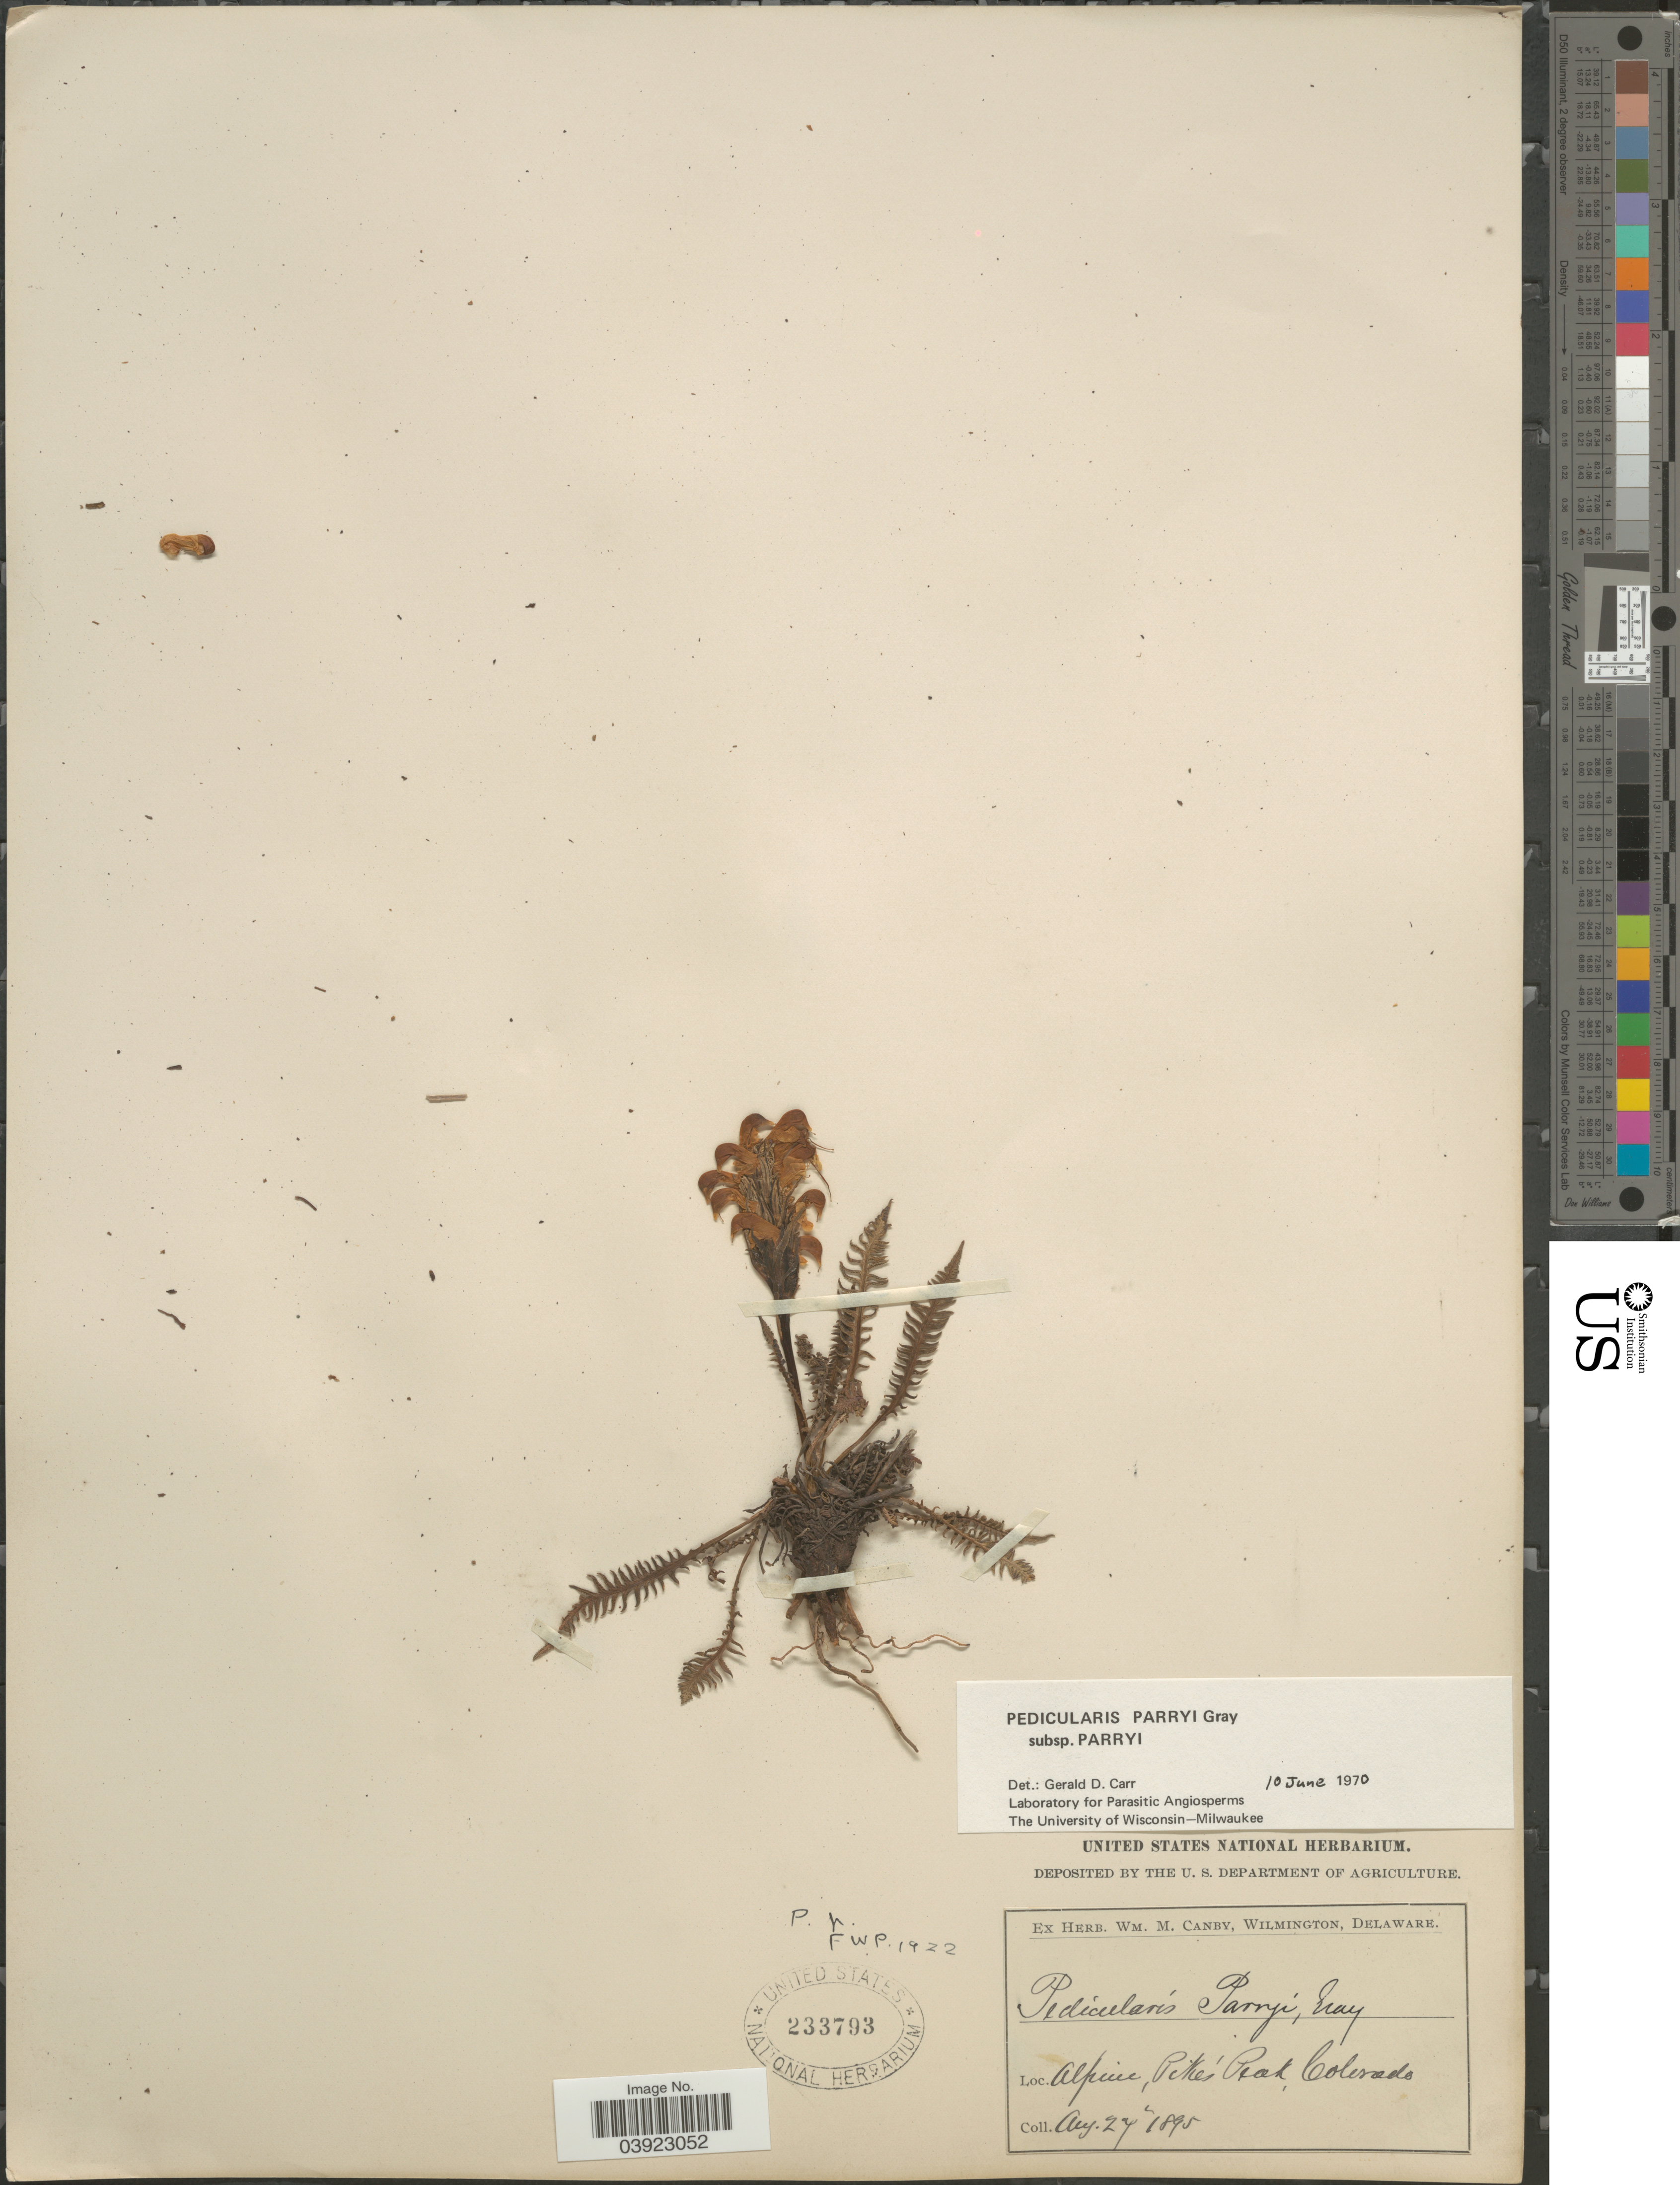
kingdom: Plantae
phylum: Tracheophyta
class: Magnoliopsida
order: Lamiales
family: Orobanchaceae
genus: Pedicularis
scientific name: Pedicularis parryi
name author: A. Gray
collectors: ex herb. W.M. Canby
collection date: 1895-08-27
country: United States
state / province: Colorado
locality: Alpine, Pike's Peak.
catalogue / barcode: US 233793